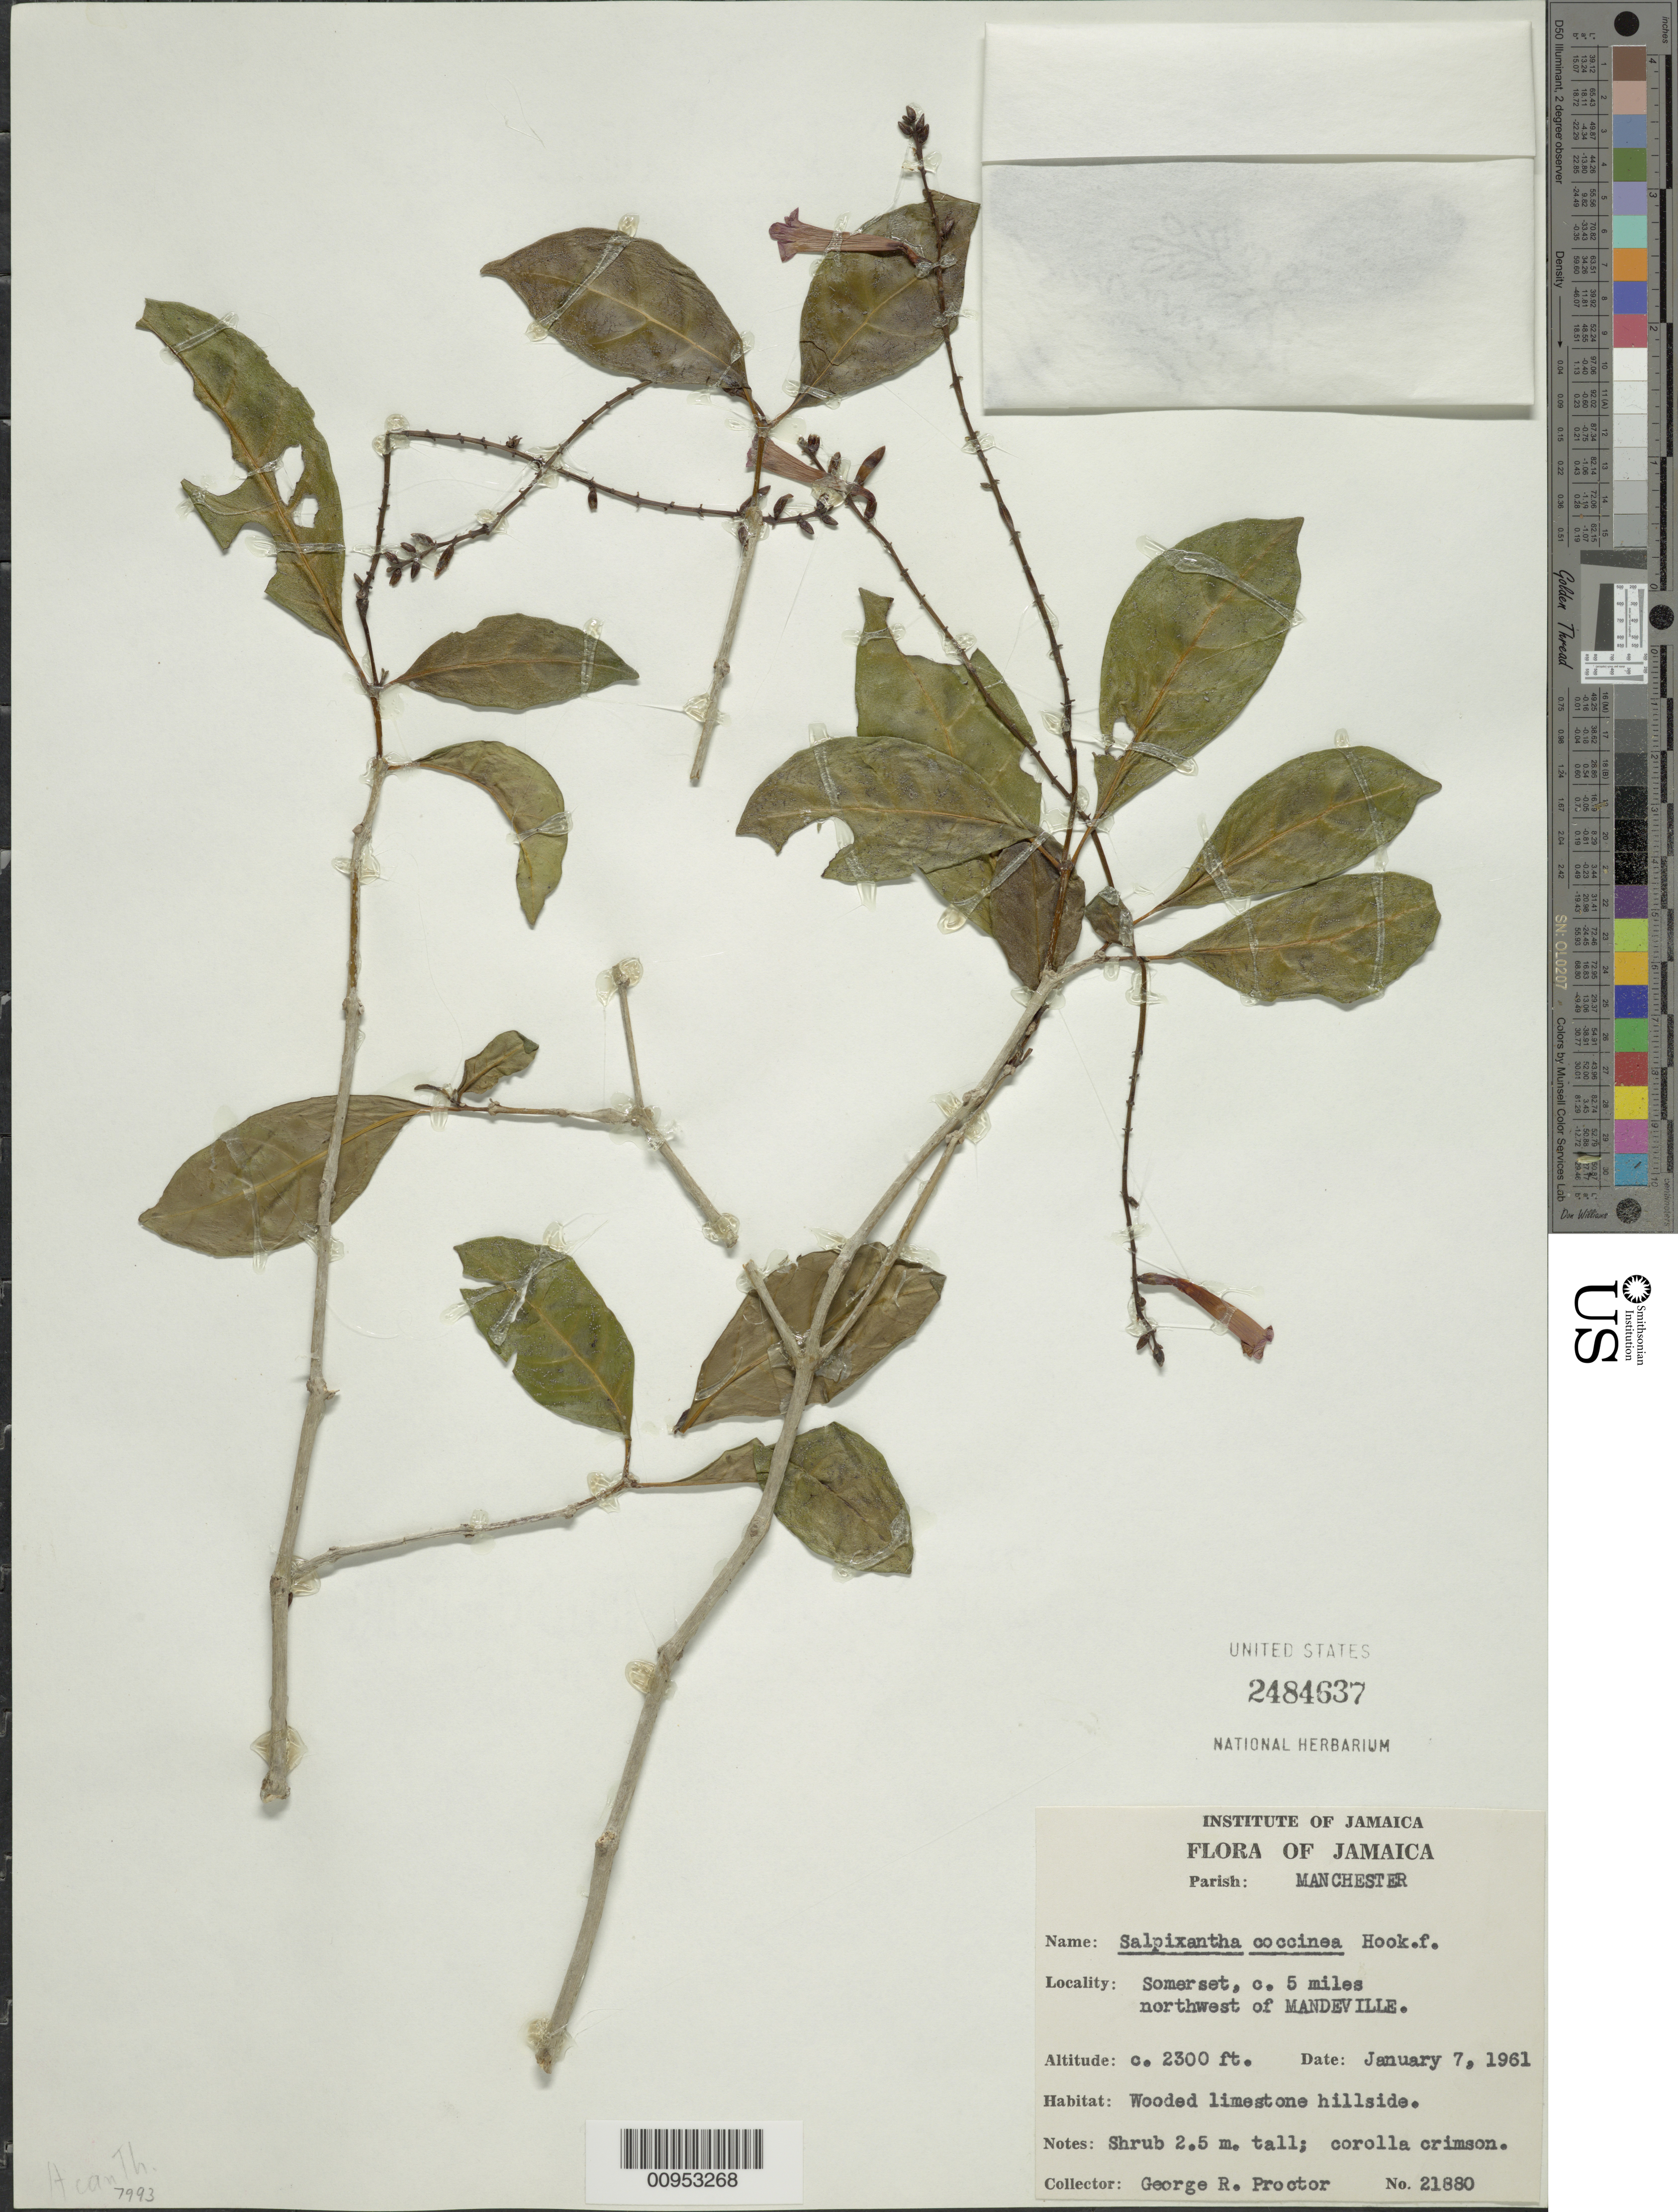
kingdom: Plantae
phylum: Tracheophyta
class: Magnoliopsida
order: Lamiales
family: Acanthaceae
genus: Salpixantha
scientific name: Salpixantha coccinea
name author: Hook.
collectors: G. R. Proctor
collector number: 21880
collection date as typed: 07 Jan 1961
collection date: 1961-01-07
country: Jamaica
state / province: Manchester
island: Jamaica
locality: Somerset, ca. 5 miles northwest of Mandeville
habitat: Wooded limestone hillside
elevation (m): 701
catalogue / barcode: US 2484637